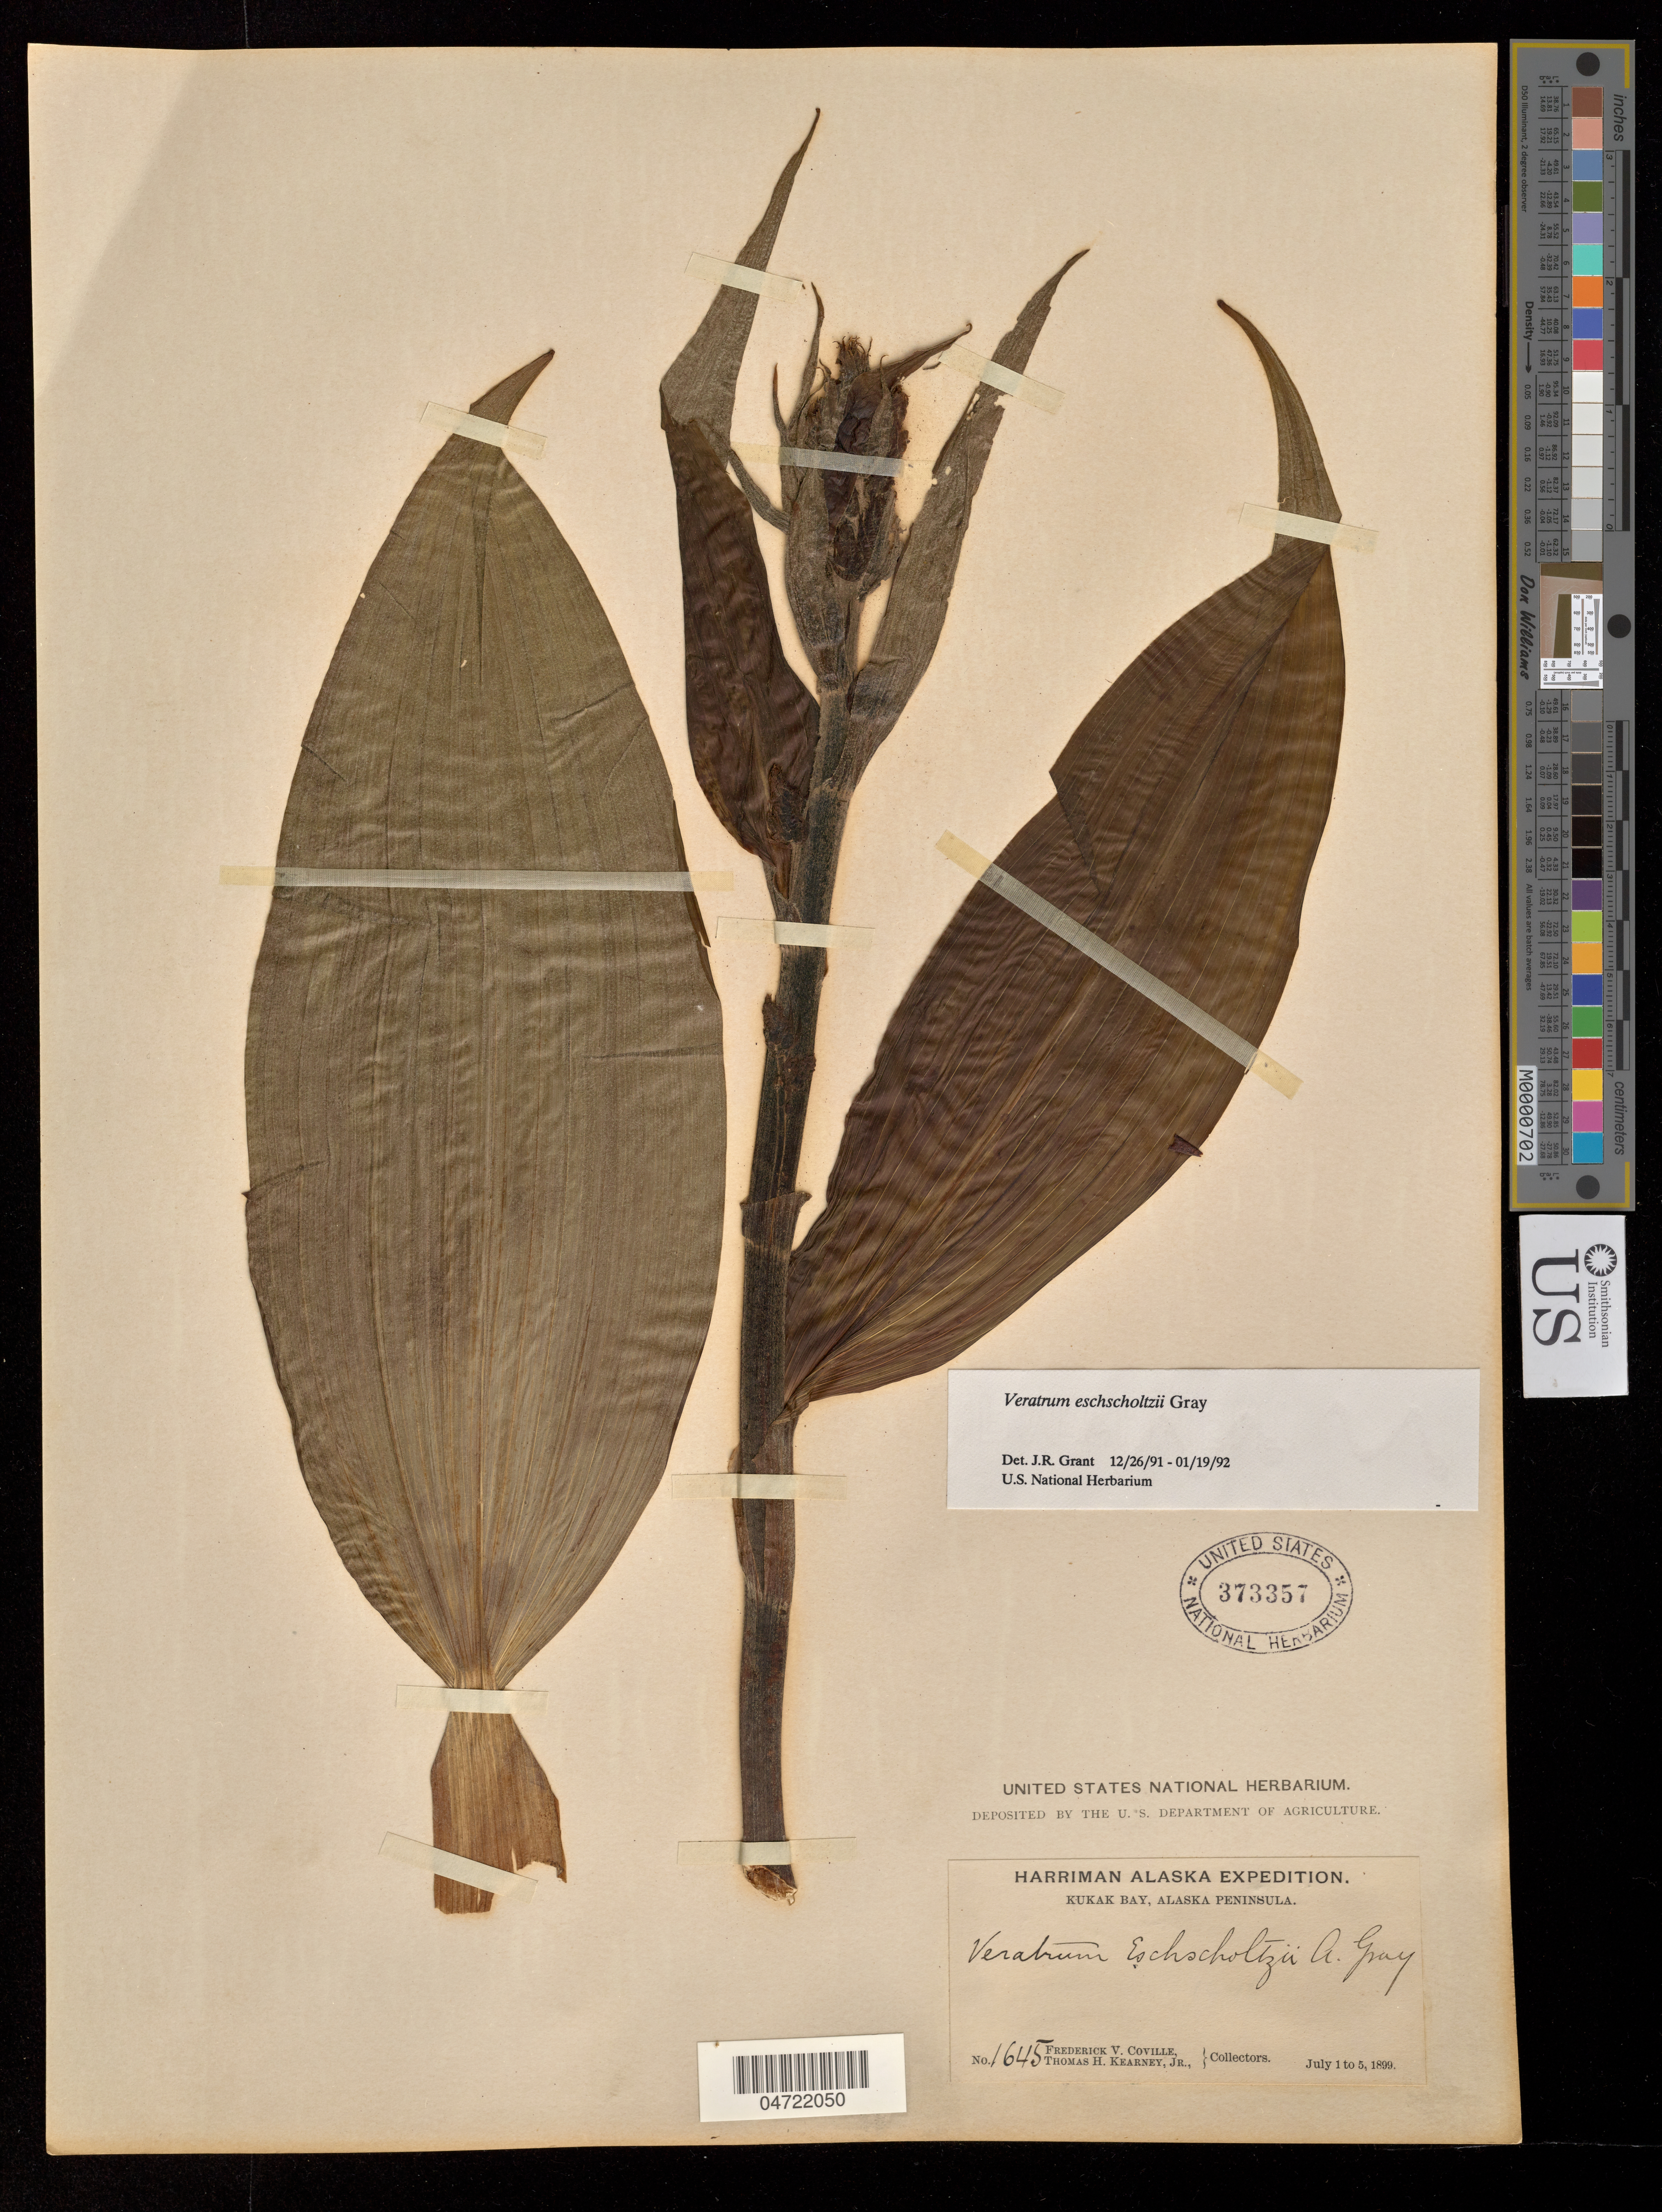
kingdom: Plantae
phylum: Tracheophyta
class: Liliopsida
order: Liliales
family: Melanthiaceae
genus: Veratrum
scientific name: Veratrum eschscholtzii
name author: A. Gray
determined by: Grant, J. R., (SWITZERLAND)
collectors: F. V. Coville & F. Funston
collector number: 1645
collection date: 1899-07-01/1899-07-05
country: United States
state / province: Alaska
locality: Kukak Bay, Alaska Peninsula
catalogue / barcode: US 373357